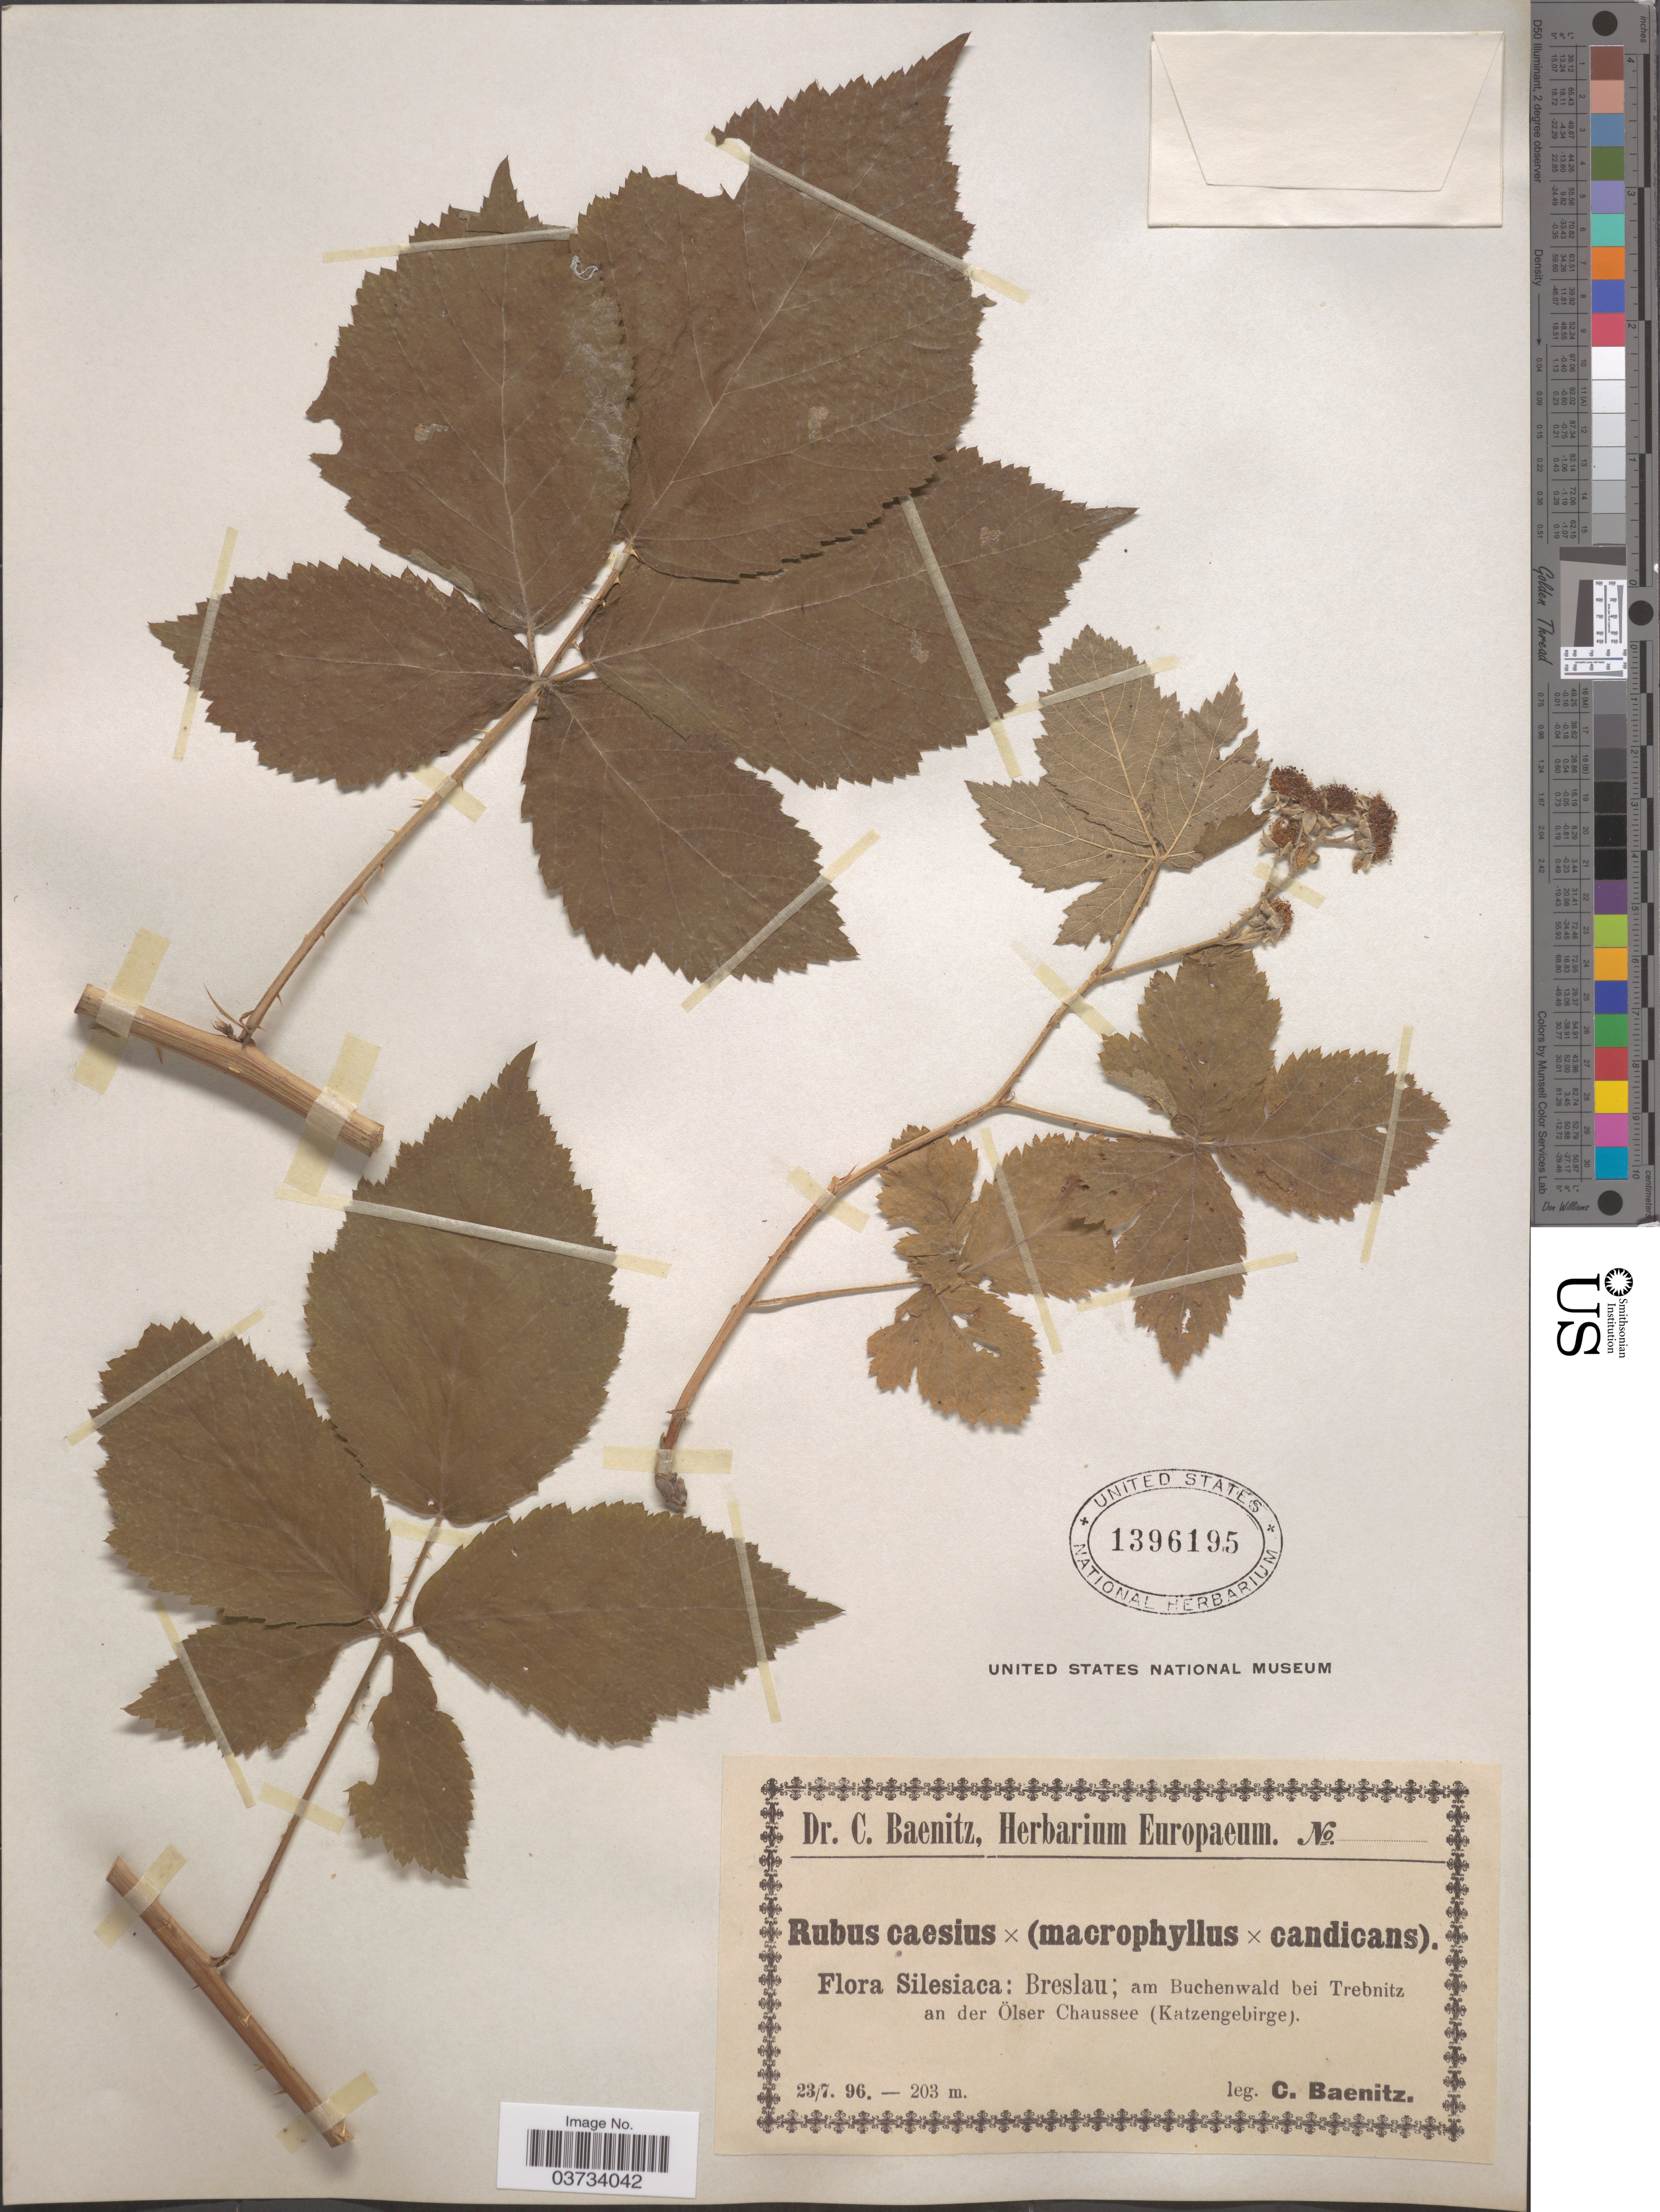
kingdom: Plantae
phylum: Tracheophyta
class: Magnoliopsida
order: Rosales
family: Rosaceae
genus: Rubus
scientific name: Rubus caesius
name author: L.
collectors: C. G. Baenitz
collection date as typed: Transcribed d/m/y: 23/7/96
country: Poland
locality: Silesiaca: Breslau; am Buchenwald bei Trebnitz an der Ölser Chaussee (Katzengebirge).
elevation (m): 203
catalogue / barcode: US 1396195